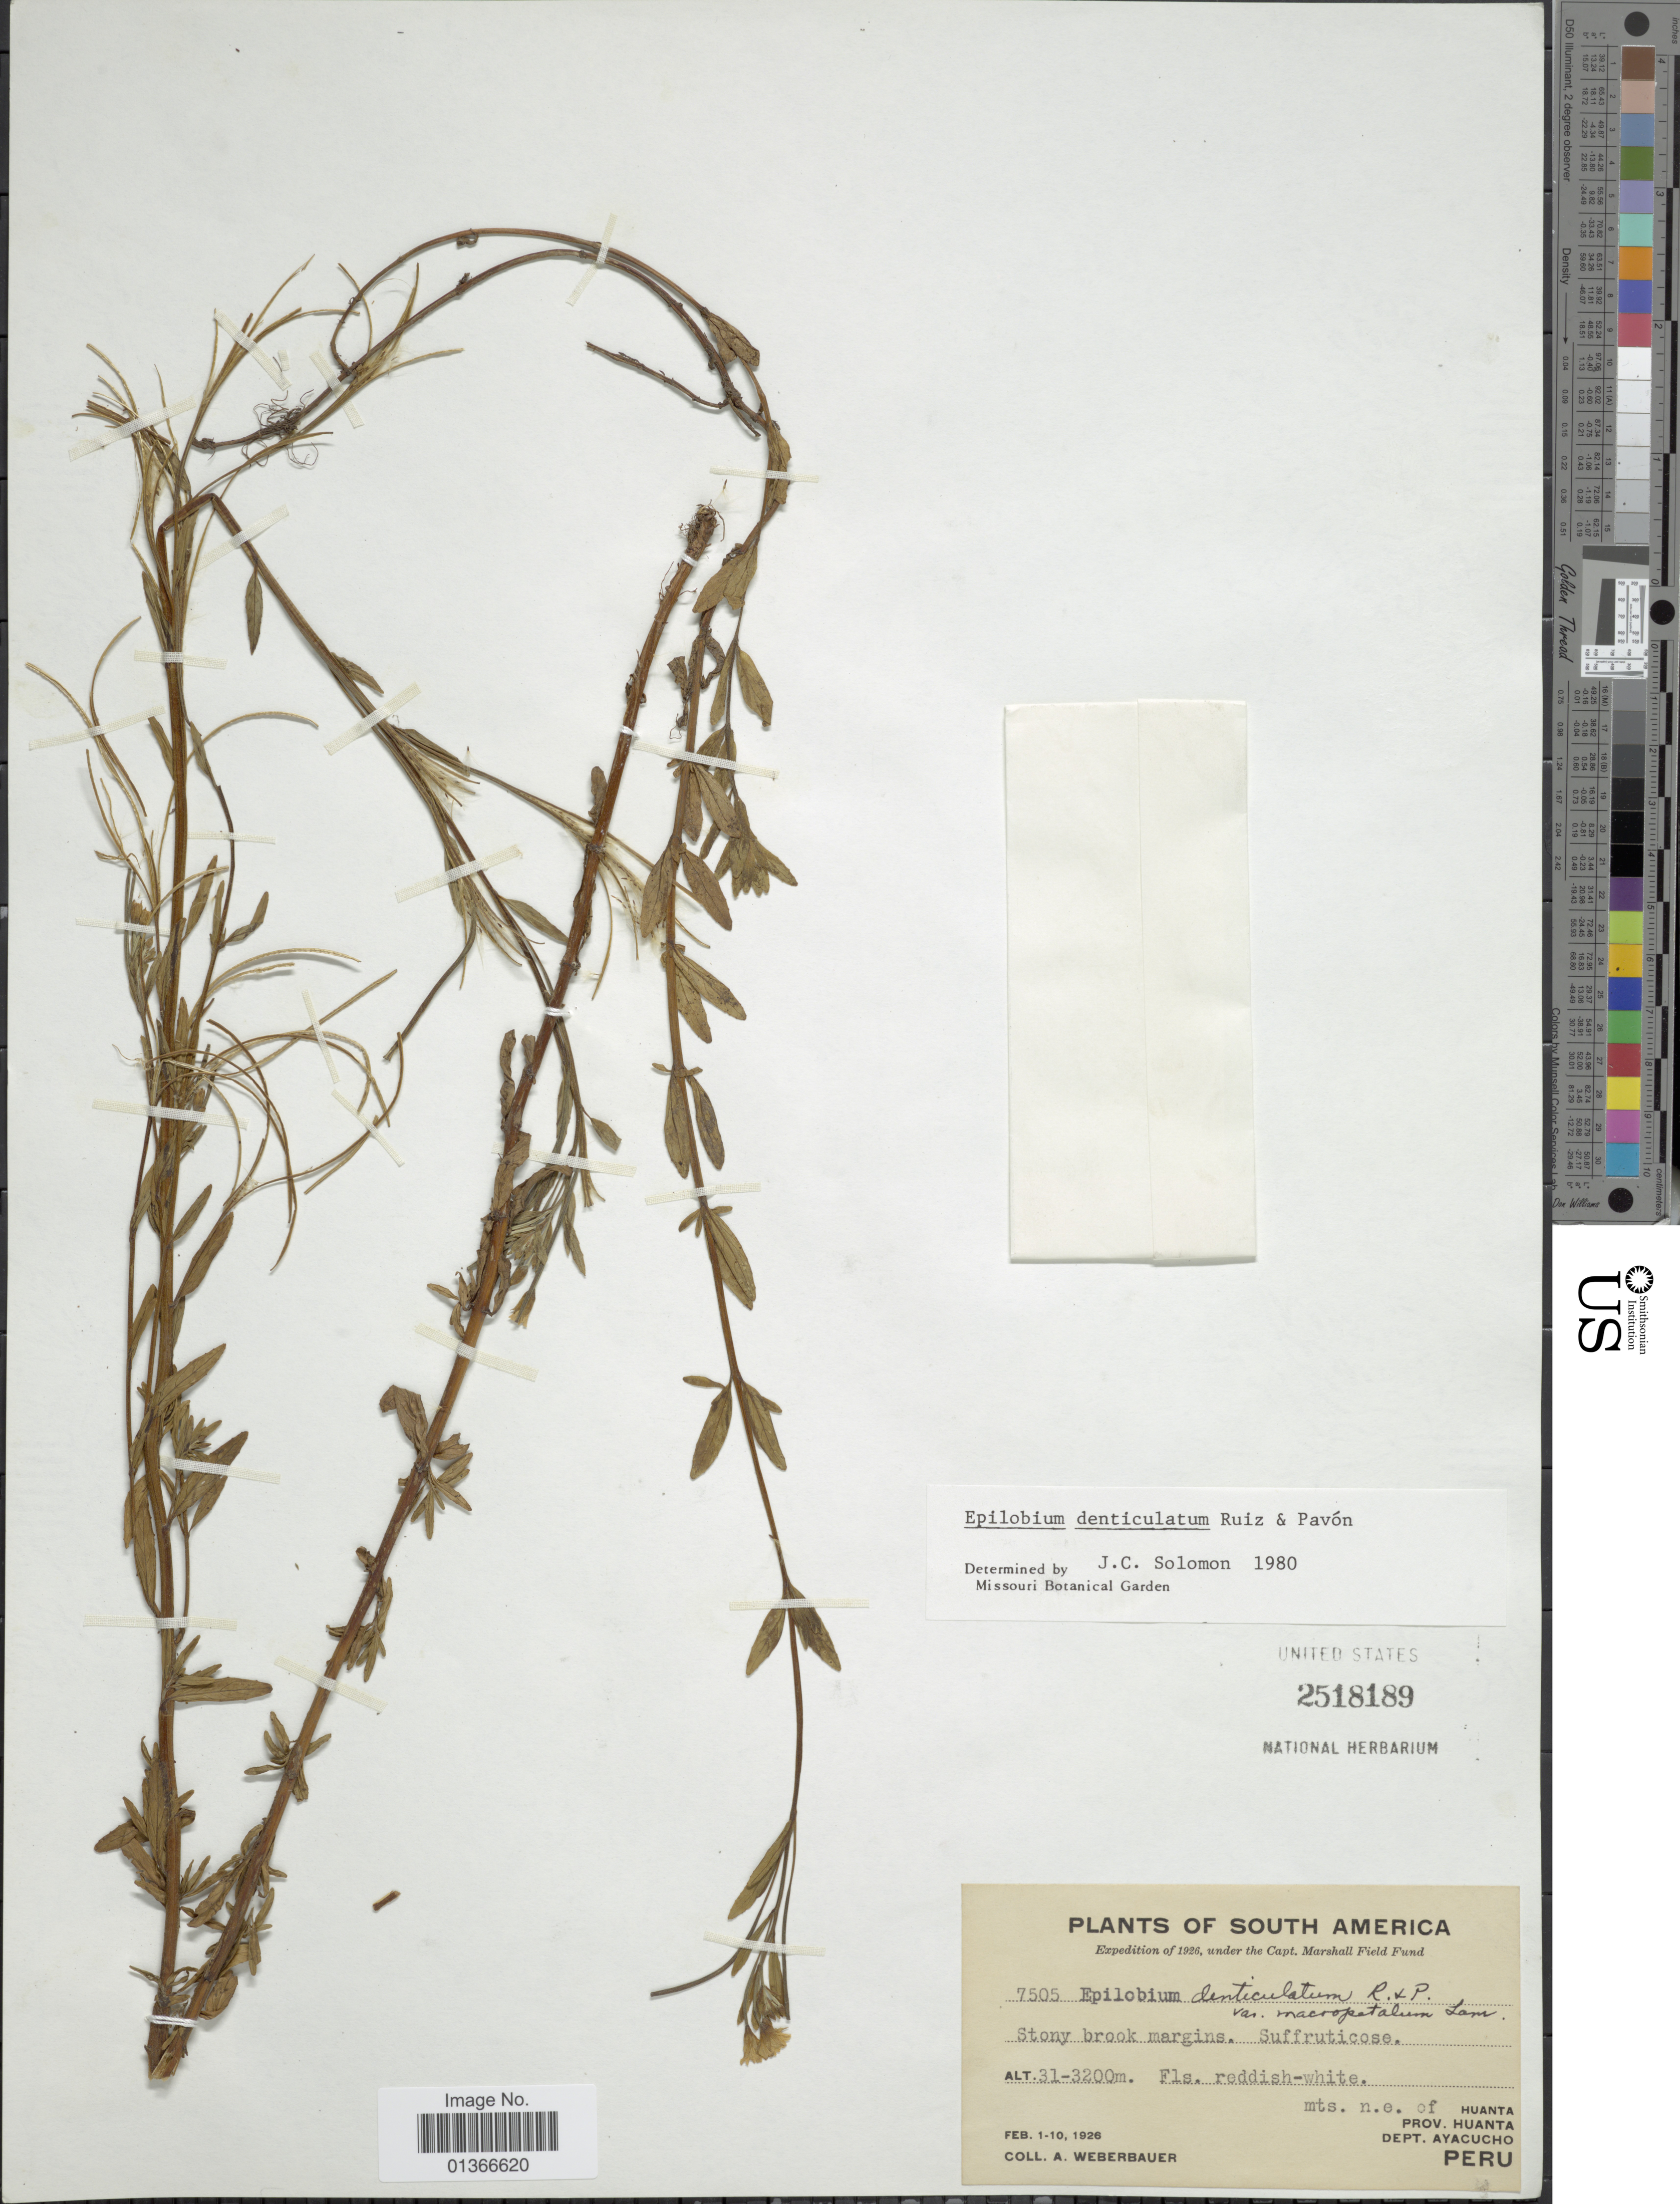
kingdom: Plantae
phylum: Tracheophyta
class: Magnoliopsida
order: Myrtales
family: Onagraceae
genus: Epilobium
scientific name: Epilobium denticulatum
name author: Ruiz & Pav.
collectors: A. Weberbauer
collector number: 7505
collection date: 1926-02-01/1926-02-10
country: Peru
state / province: Ayacucho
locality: Mts. n.e. of Huanta. Prov. Huanta.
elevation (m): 3100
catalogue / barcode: US 2518189